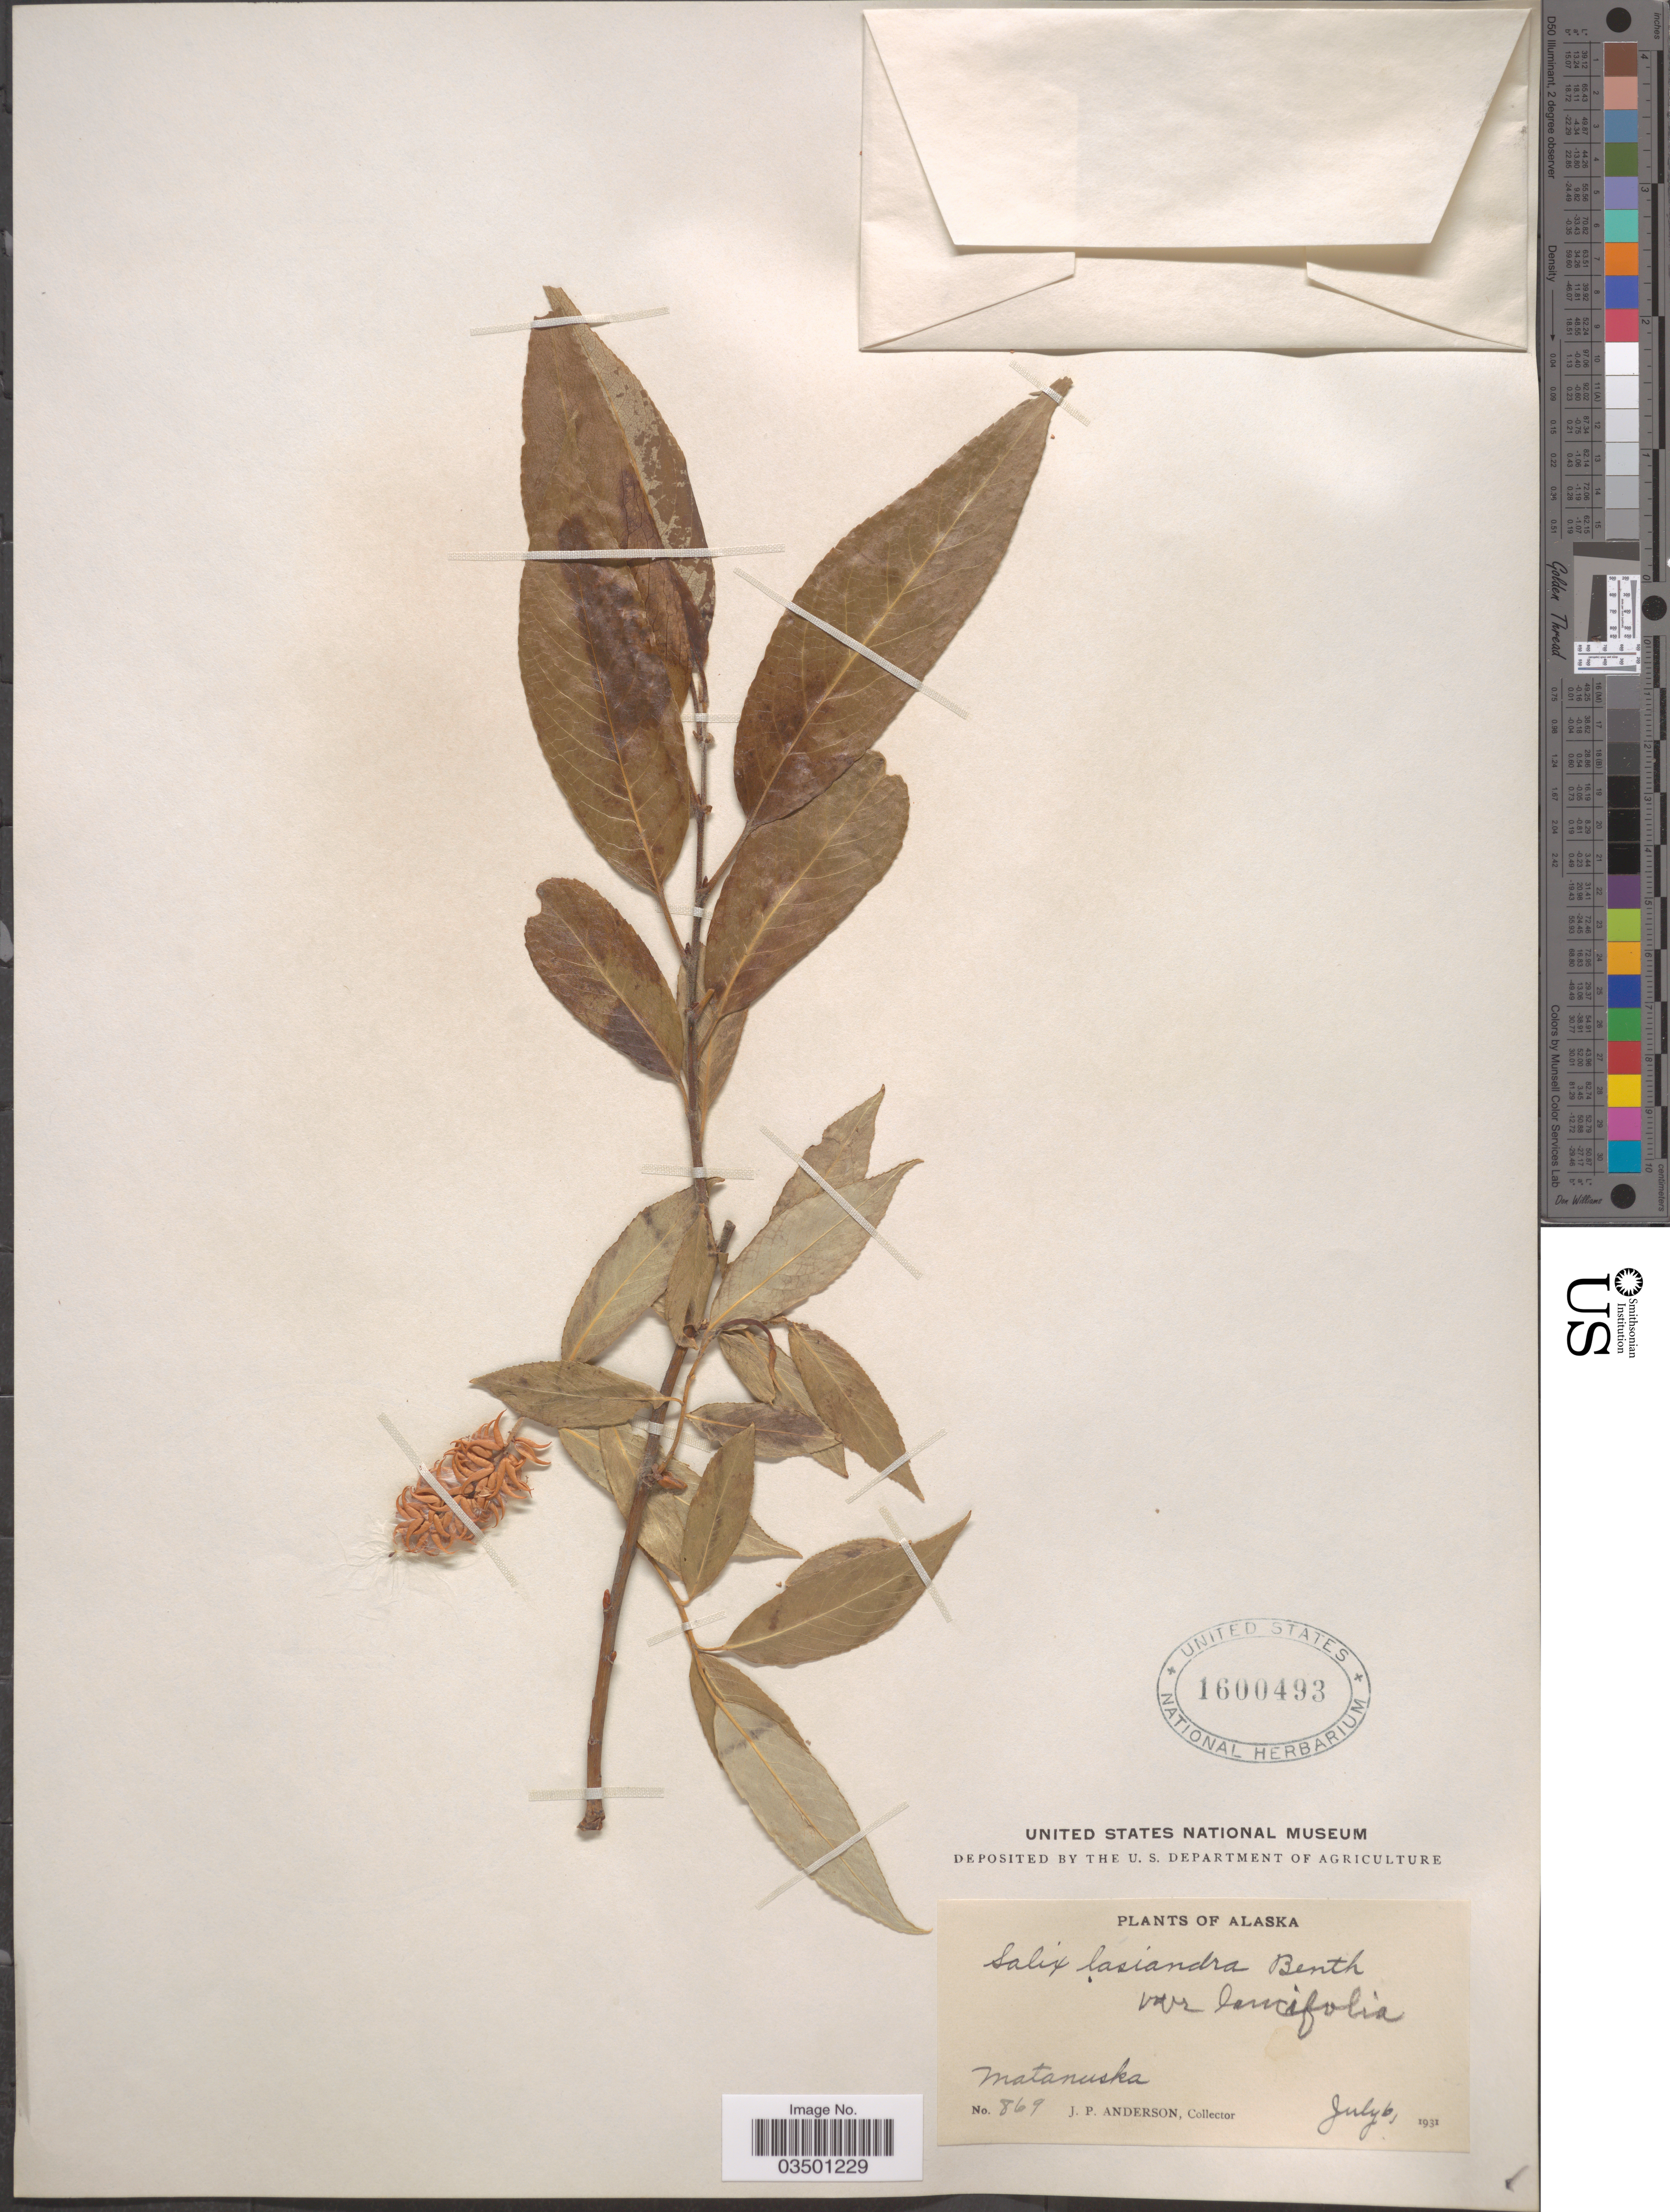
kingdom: Plantae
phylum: Tracheophyta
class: Magnoliopsida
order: Malpighiales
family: Salicaceae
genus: Salix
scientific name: Salix lasiandra var. lancifolia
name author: Bebb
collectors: J. P. Anderson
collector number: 869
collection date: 1931-07-06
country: United States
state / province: Alaska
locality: Matanuska.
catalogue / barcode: US 1600493